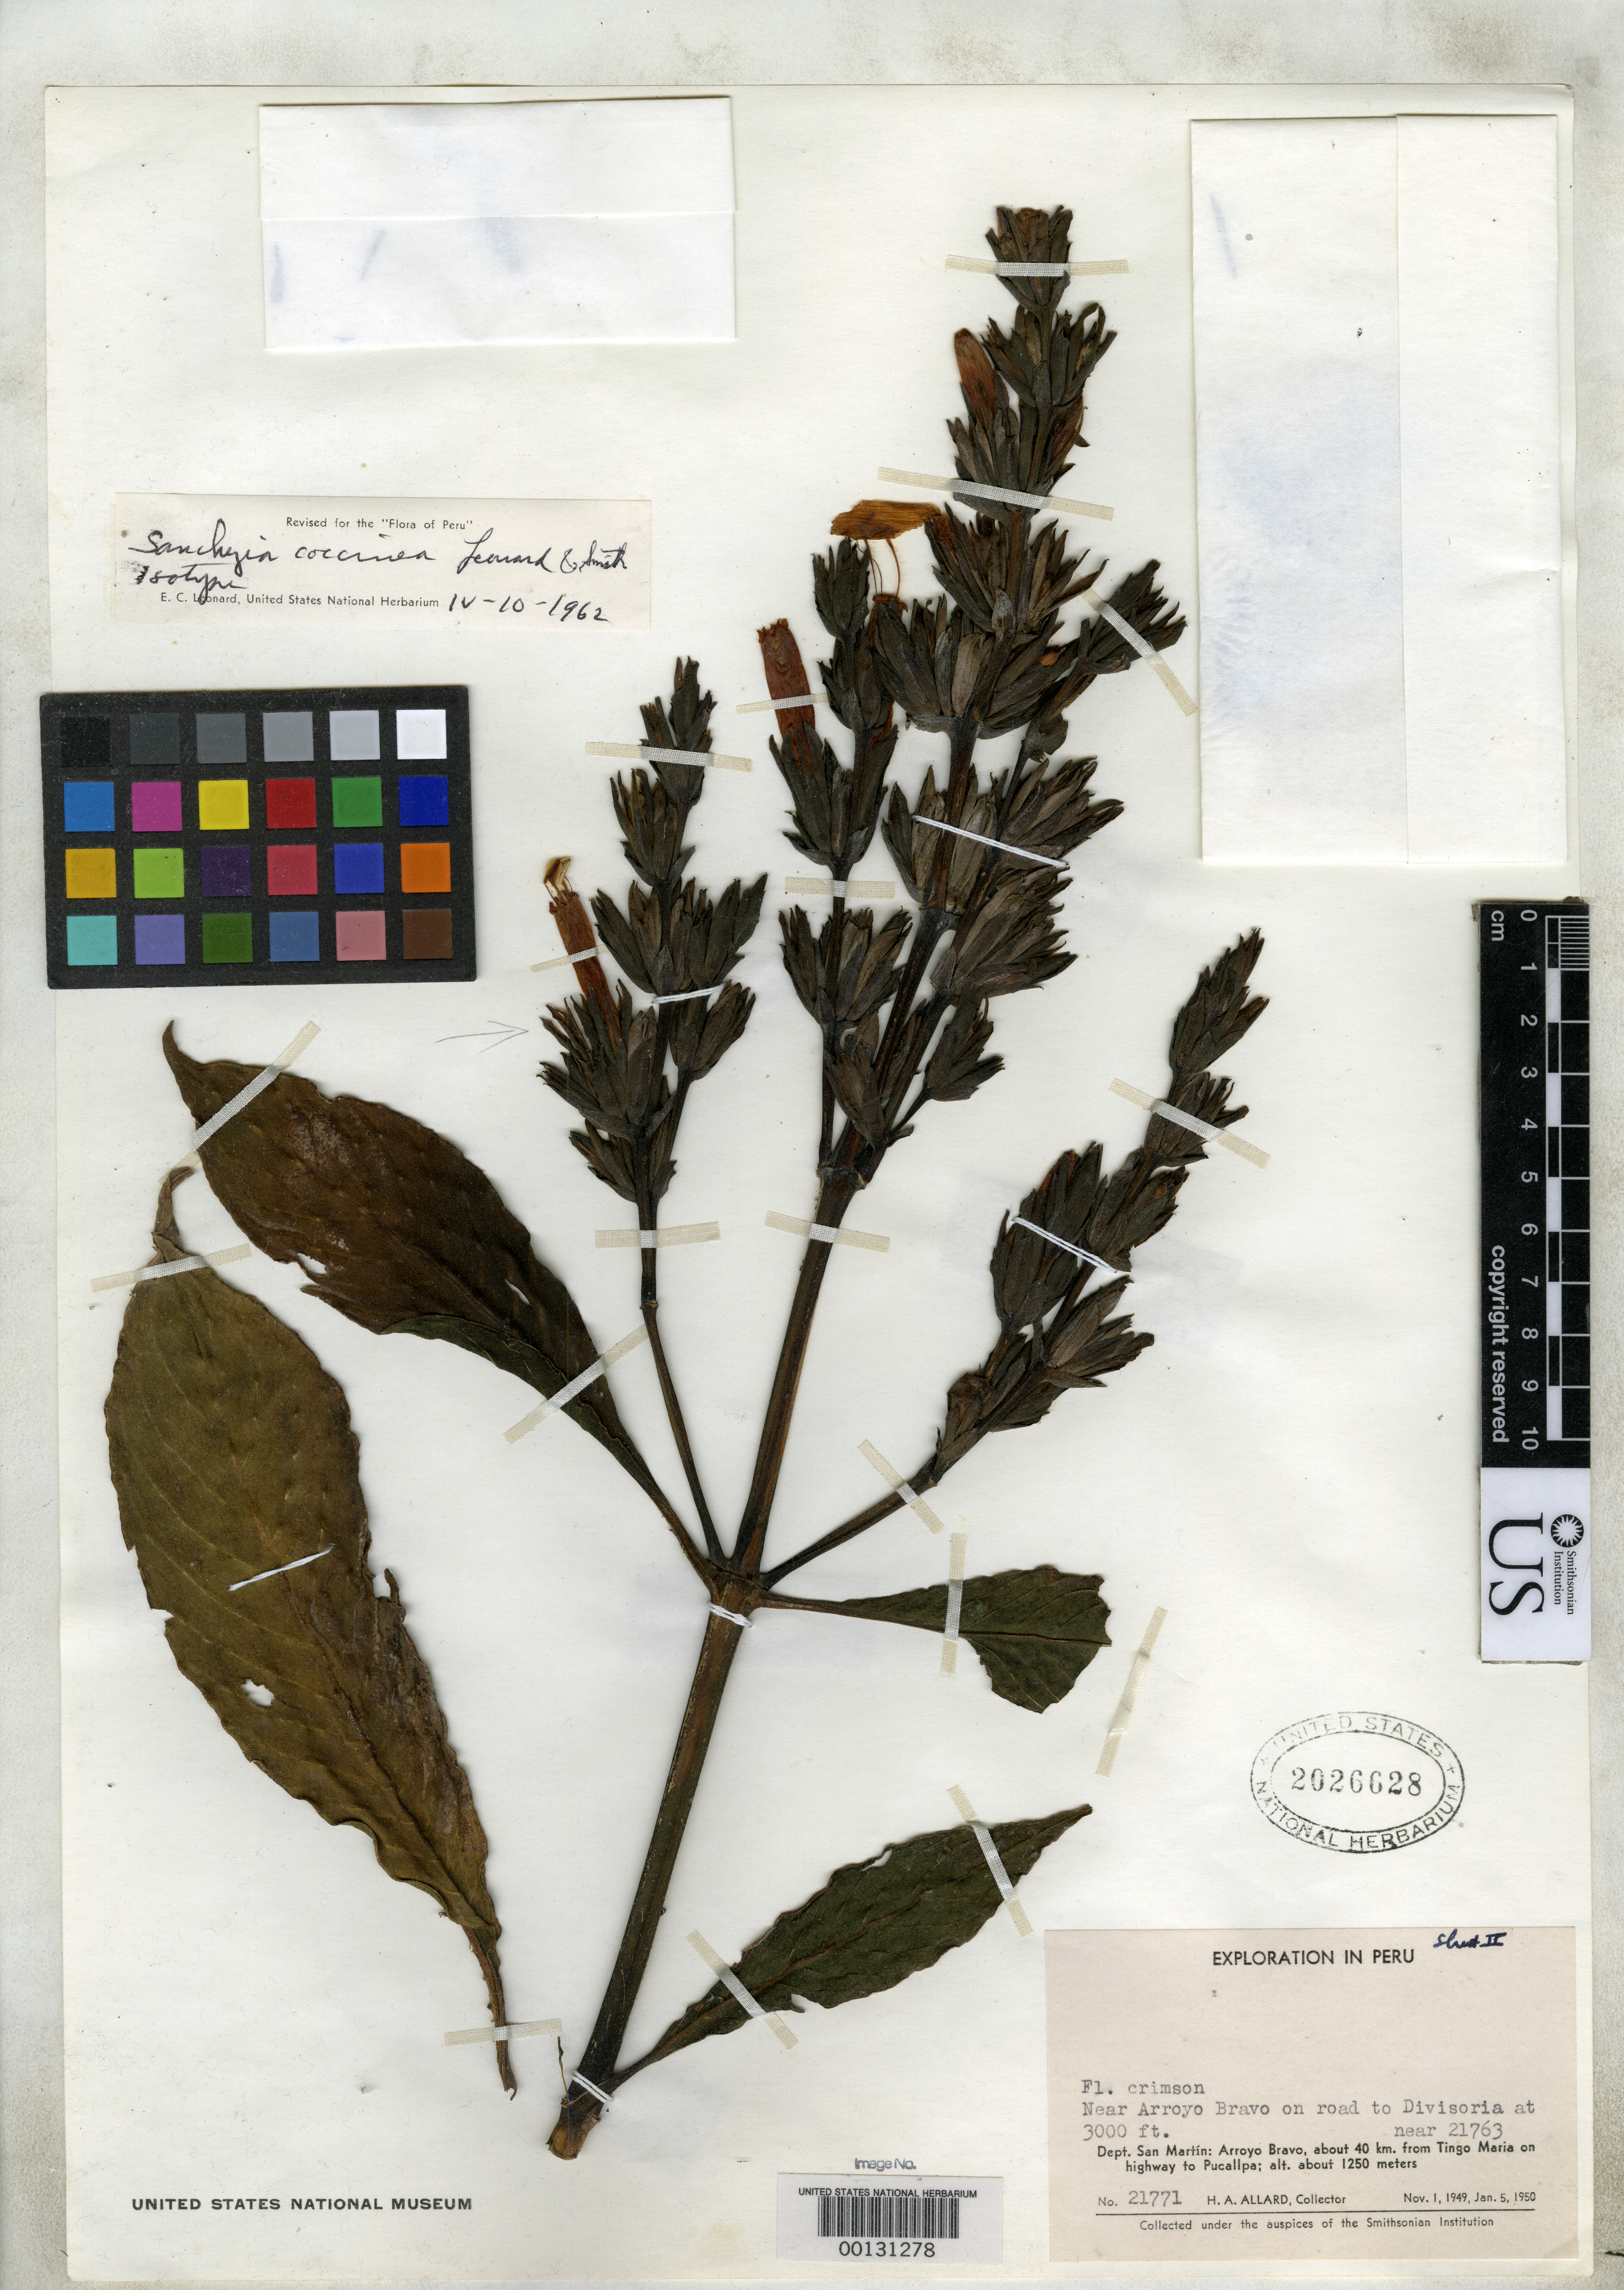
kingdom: Plantae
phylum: Tracheophyta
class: Magnoliopsida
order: Lamiales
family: Acanthaceae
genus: Sanchezia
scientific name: Sanchezia coccinea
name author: Leonard & L.B. Sm.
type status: Holotype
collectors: H. A. Allard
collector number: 21771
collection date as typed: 16 Dec 1949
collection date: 1949-12-16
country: Peru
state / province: San Martín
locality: near Arroyo Bravo on road to Divisoria, near Tingo María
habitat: near arroyo on road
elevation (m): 1200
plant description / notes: "Sheet 2", USNH 2026628, was annotated by Leonard as "Isotype" ["Sheet I", USNH 2026629, annotated as holotype by Leonard] but is to be considered as second sheet of holotype (fide D. Koenemann, based on discussion with J. McNeill, email comm. June 2011).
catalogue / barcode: US 2026628